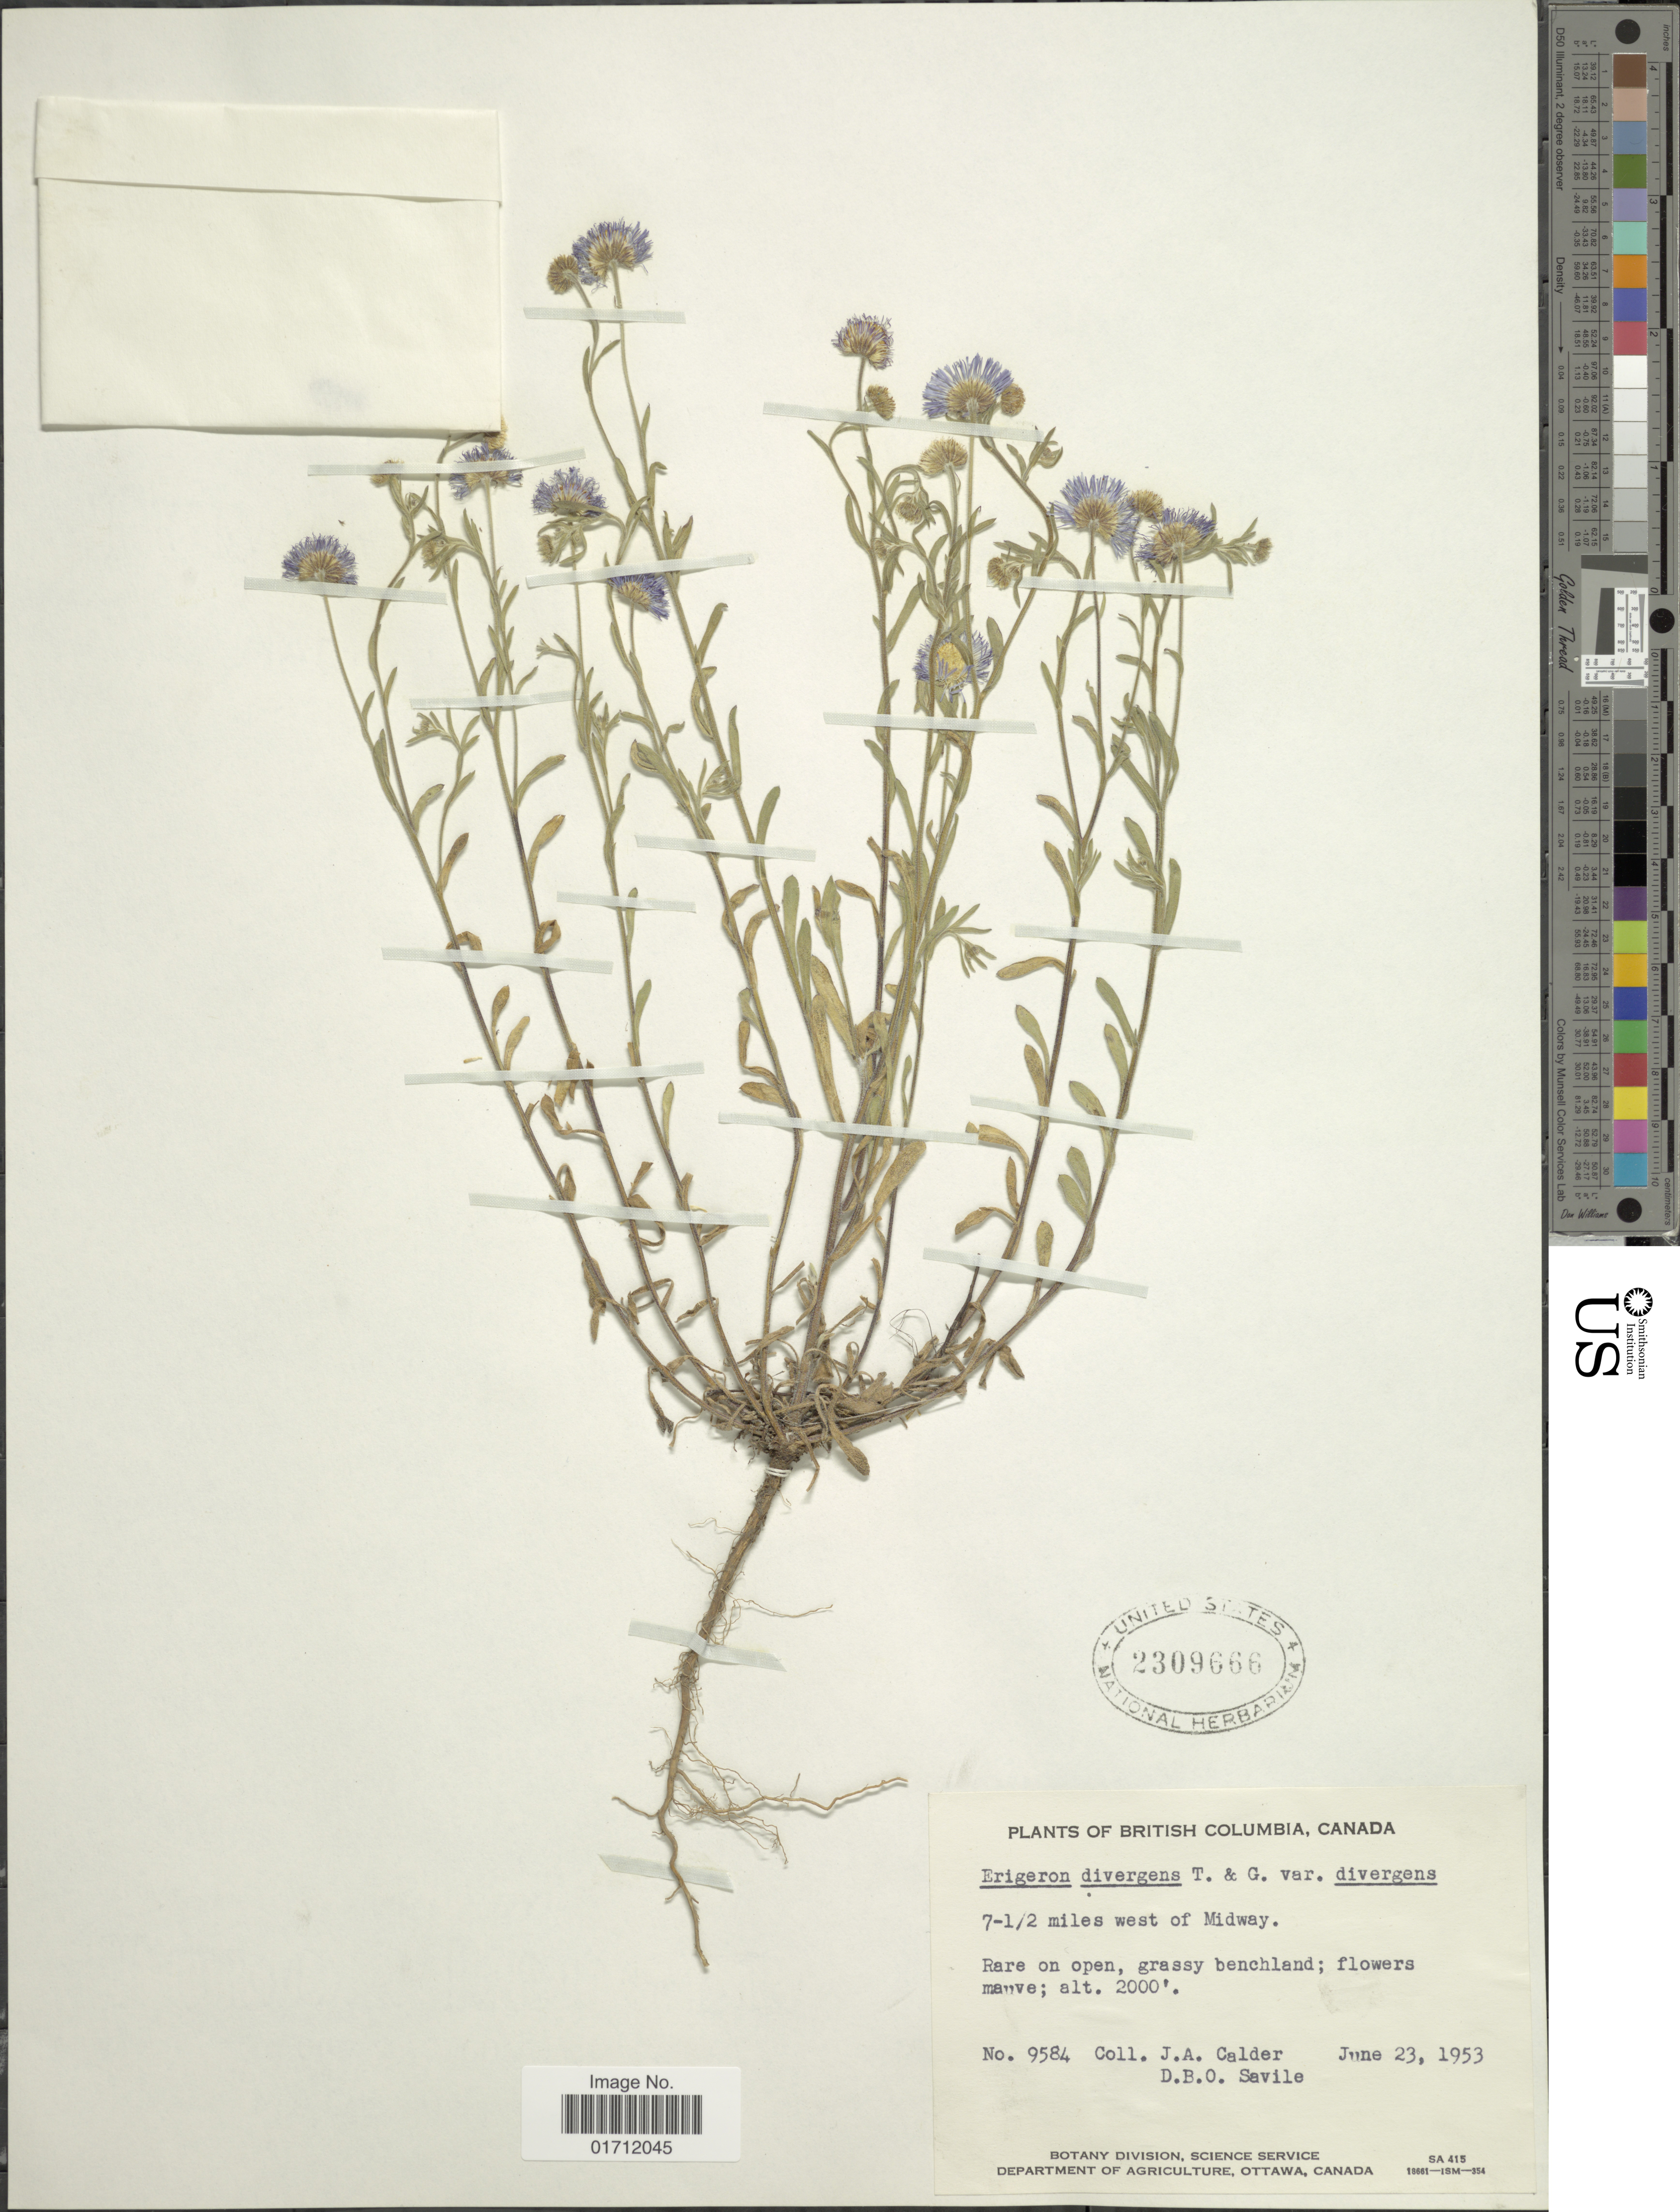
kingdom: Plantae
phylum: Tracheophyta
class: Magnoliopsida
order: Asterales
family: Asteraceae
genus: Erigeron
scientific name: Erigeron divergens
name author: Torr. & A. Gray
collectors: J. A. Calder & D. Saville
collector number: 9584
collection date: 1953-06-23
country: Canada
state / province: British Columbia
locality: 7-1/2 miles west of Midway.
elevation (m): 610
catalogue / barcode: US 2309666